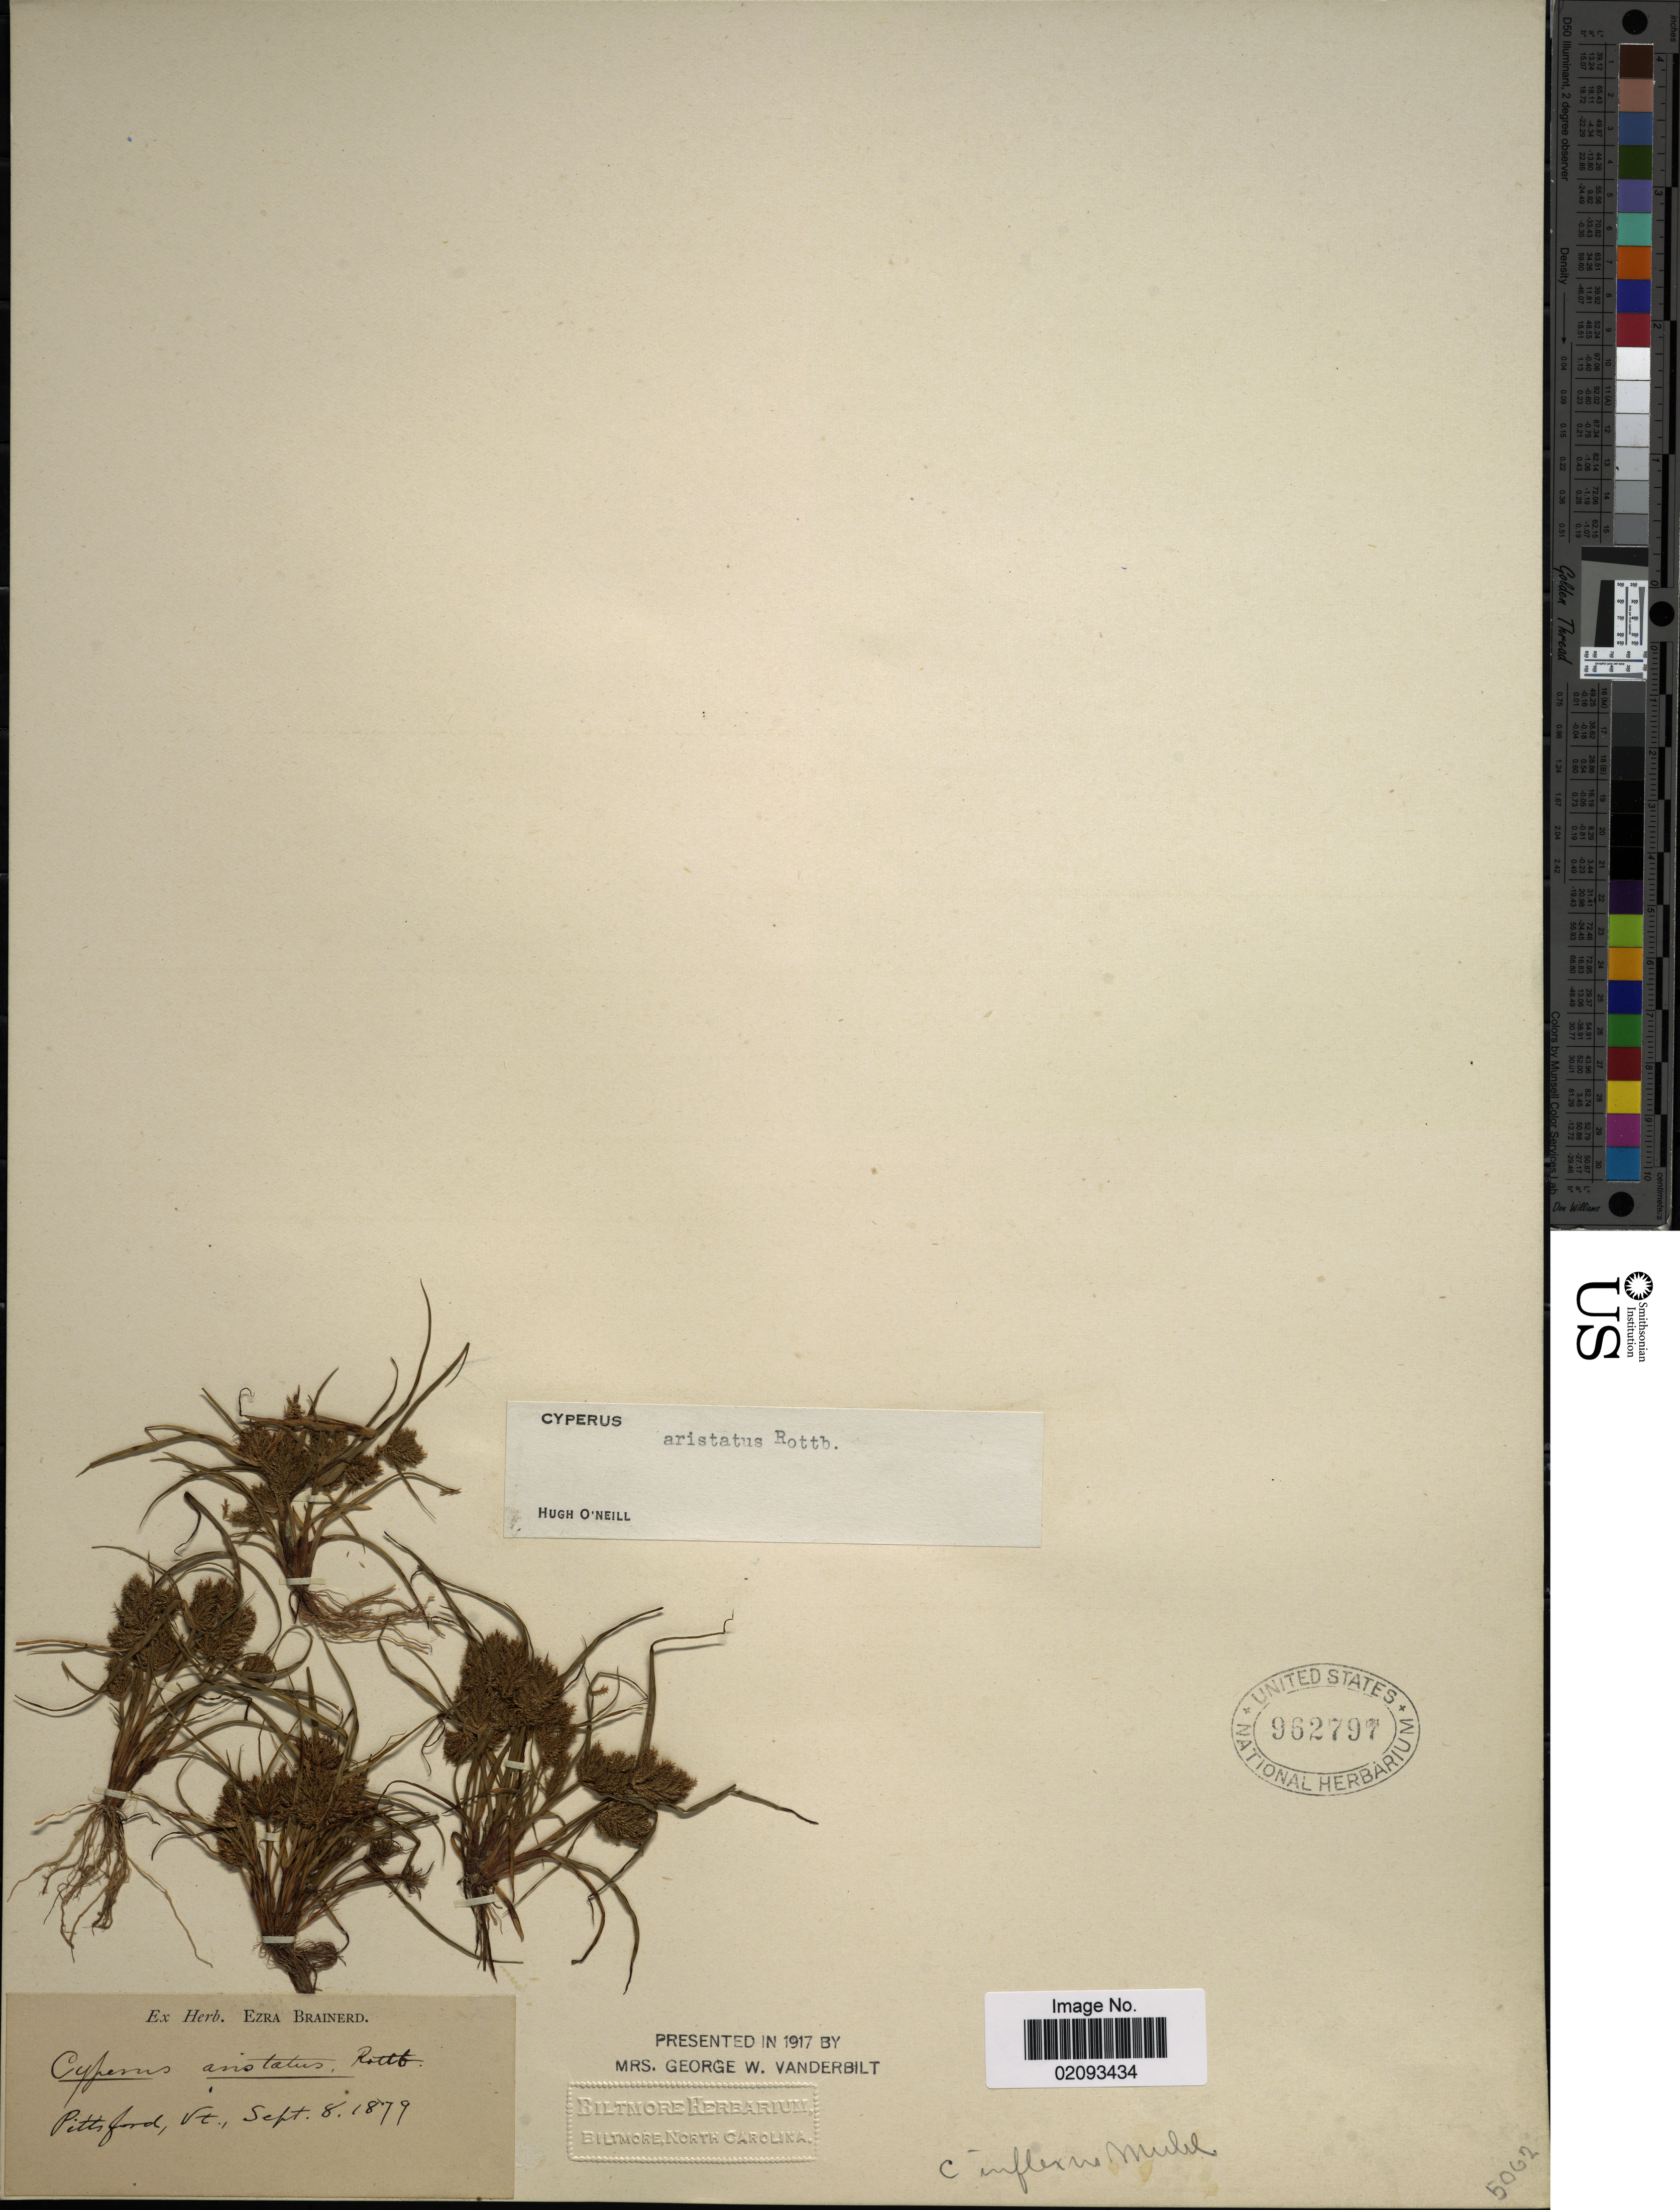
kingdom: Plantae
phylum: Tracheophyta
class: Liliopsida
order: Poales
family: Cyperaceae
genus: Cyperus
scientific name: Cyperus squarrosus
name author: L.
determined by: Strong, Mark T., (BOT), Smithsonian Institution - National Museum of Natural History (UNITED STATES)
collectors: ex herb. Ezra Brainerd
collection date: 1879-09-08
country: United States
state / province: Vermont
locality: Pittsford, Vt.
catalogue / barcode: US 962797